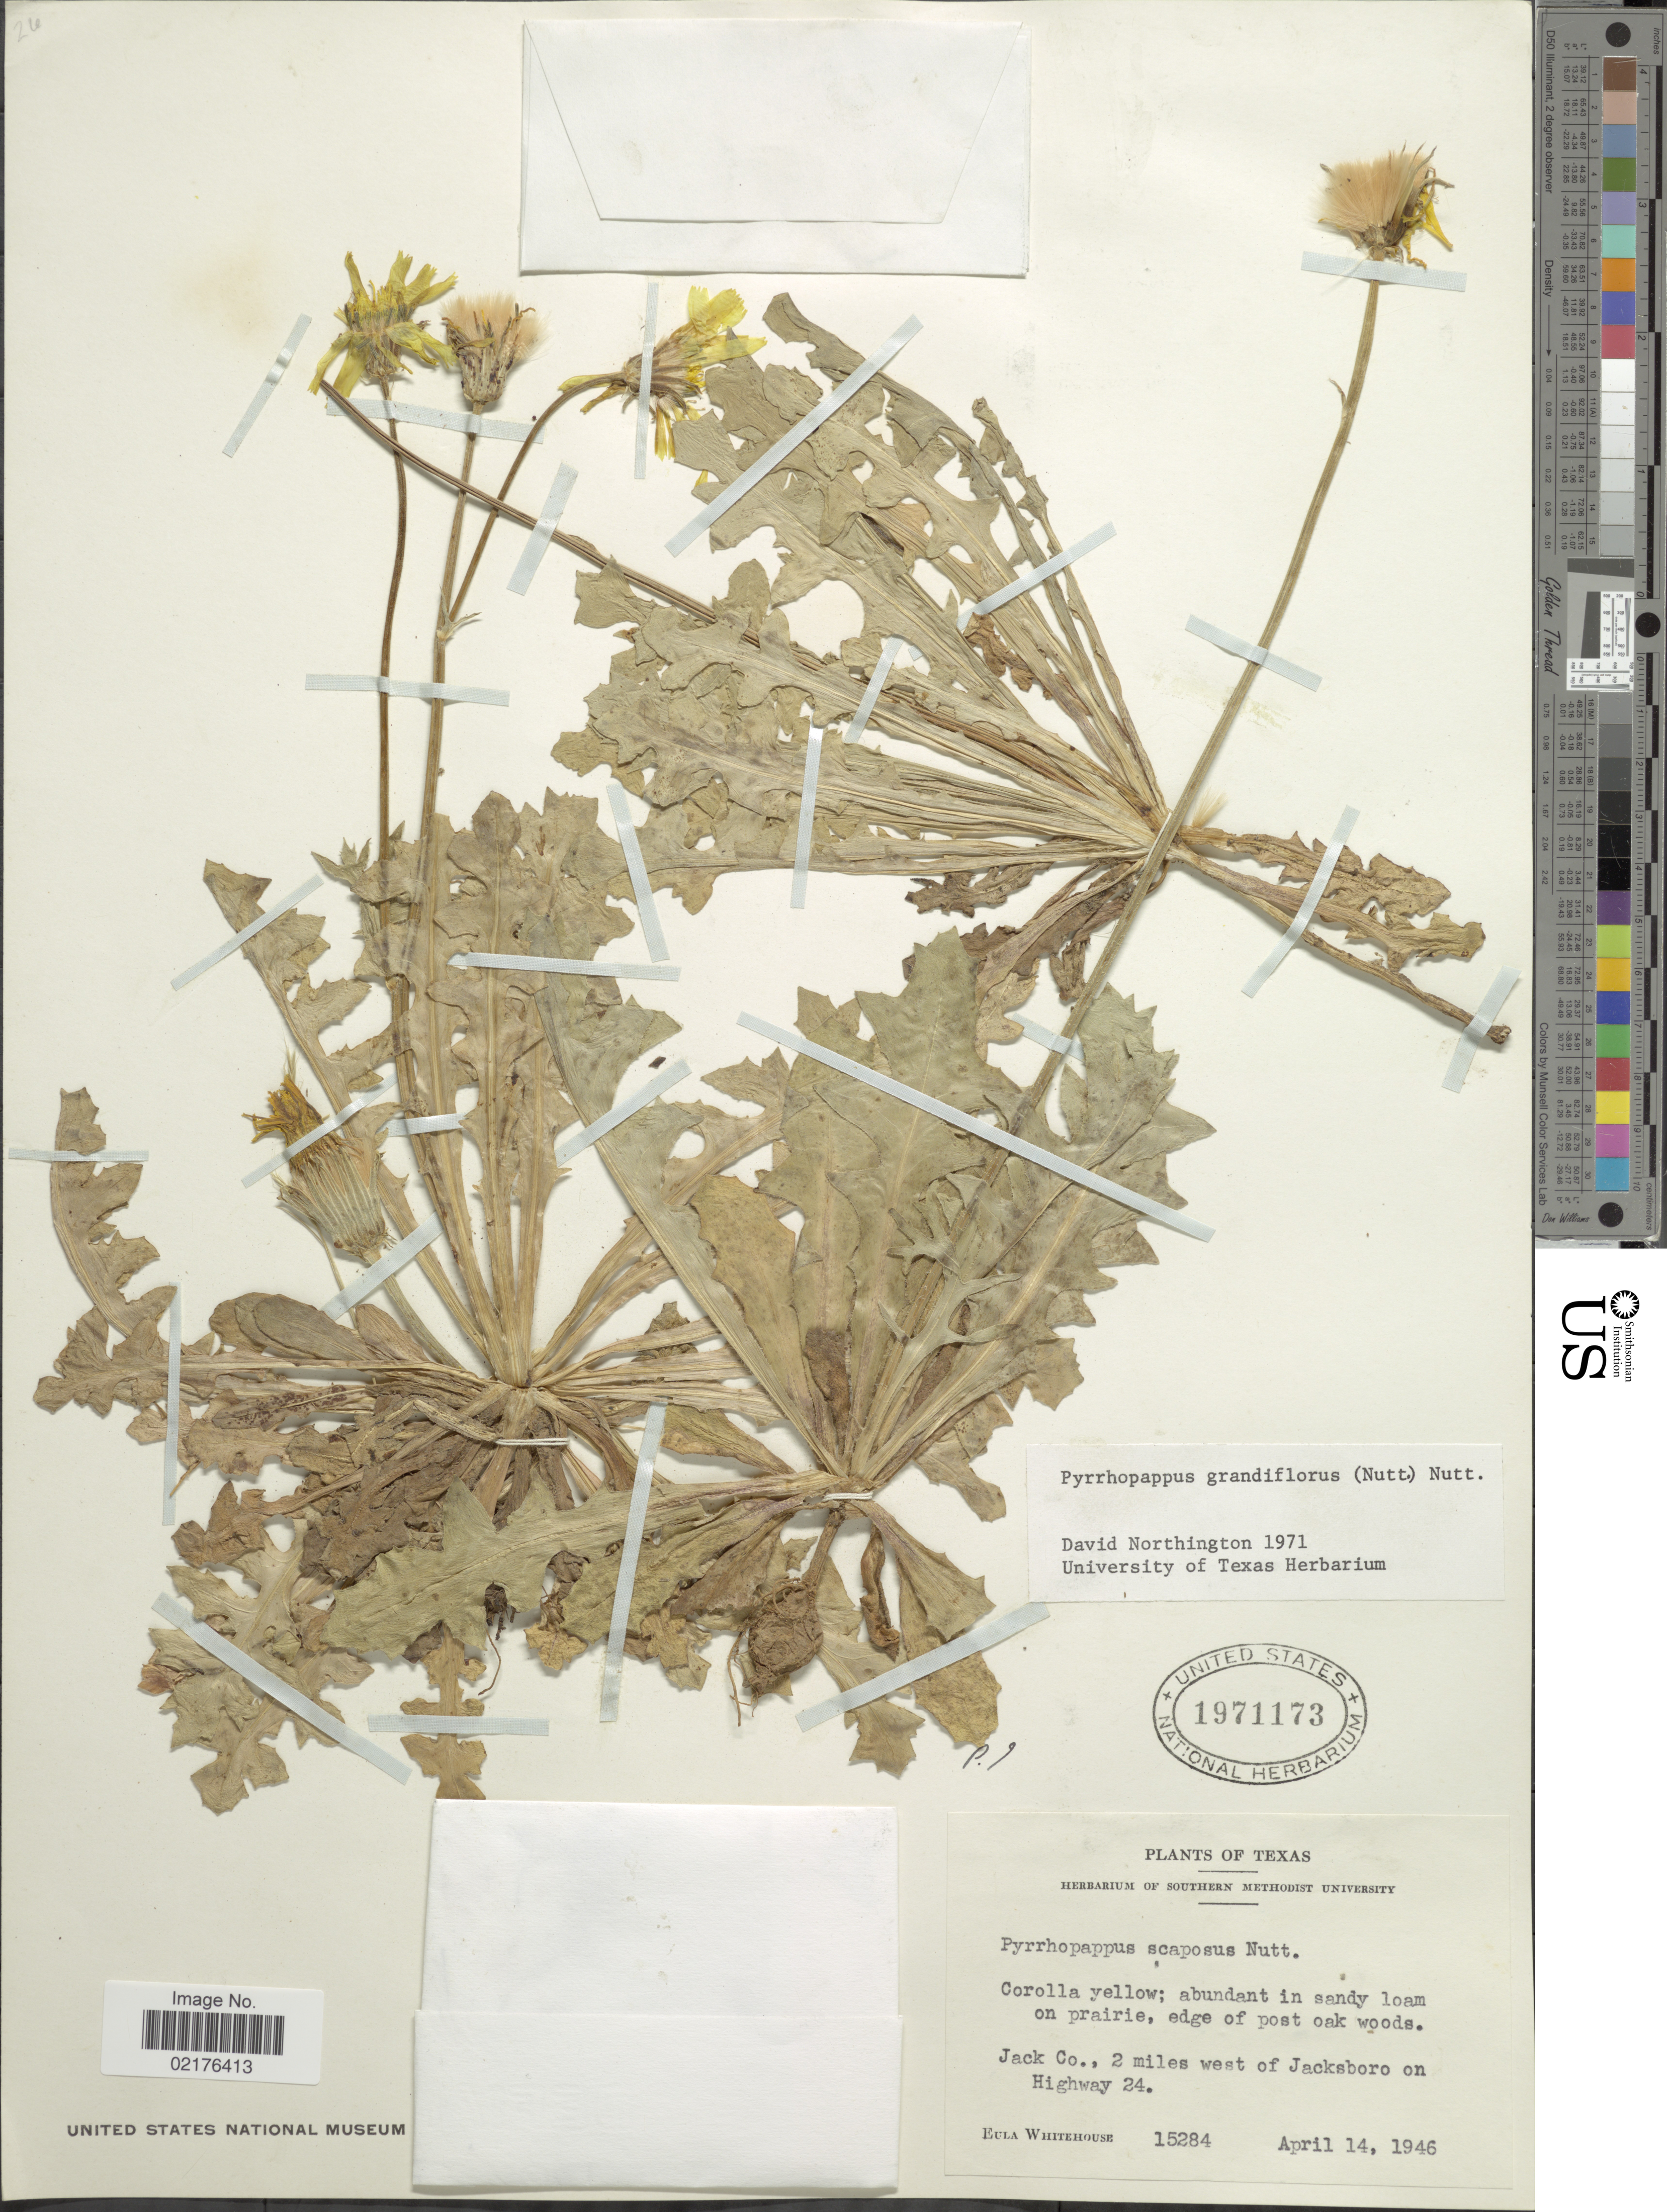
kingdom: Plantae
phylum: Tracheophyta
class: Magnoliopsida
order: Asterales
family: Asteraceae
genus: Pyrrhopappus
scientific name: Pyrrhopappus grandiflorus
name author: (Nutt.) Nutt.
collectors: E. Whitehouse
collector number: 15284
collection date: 1946-04-14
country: United States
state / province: Texas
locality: Jack Co., 2 miles west of Jacksboro on Highway 24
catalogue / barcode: US 1971173